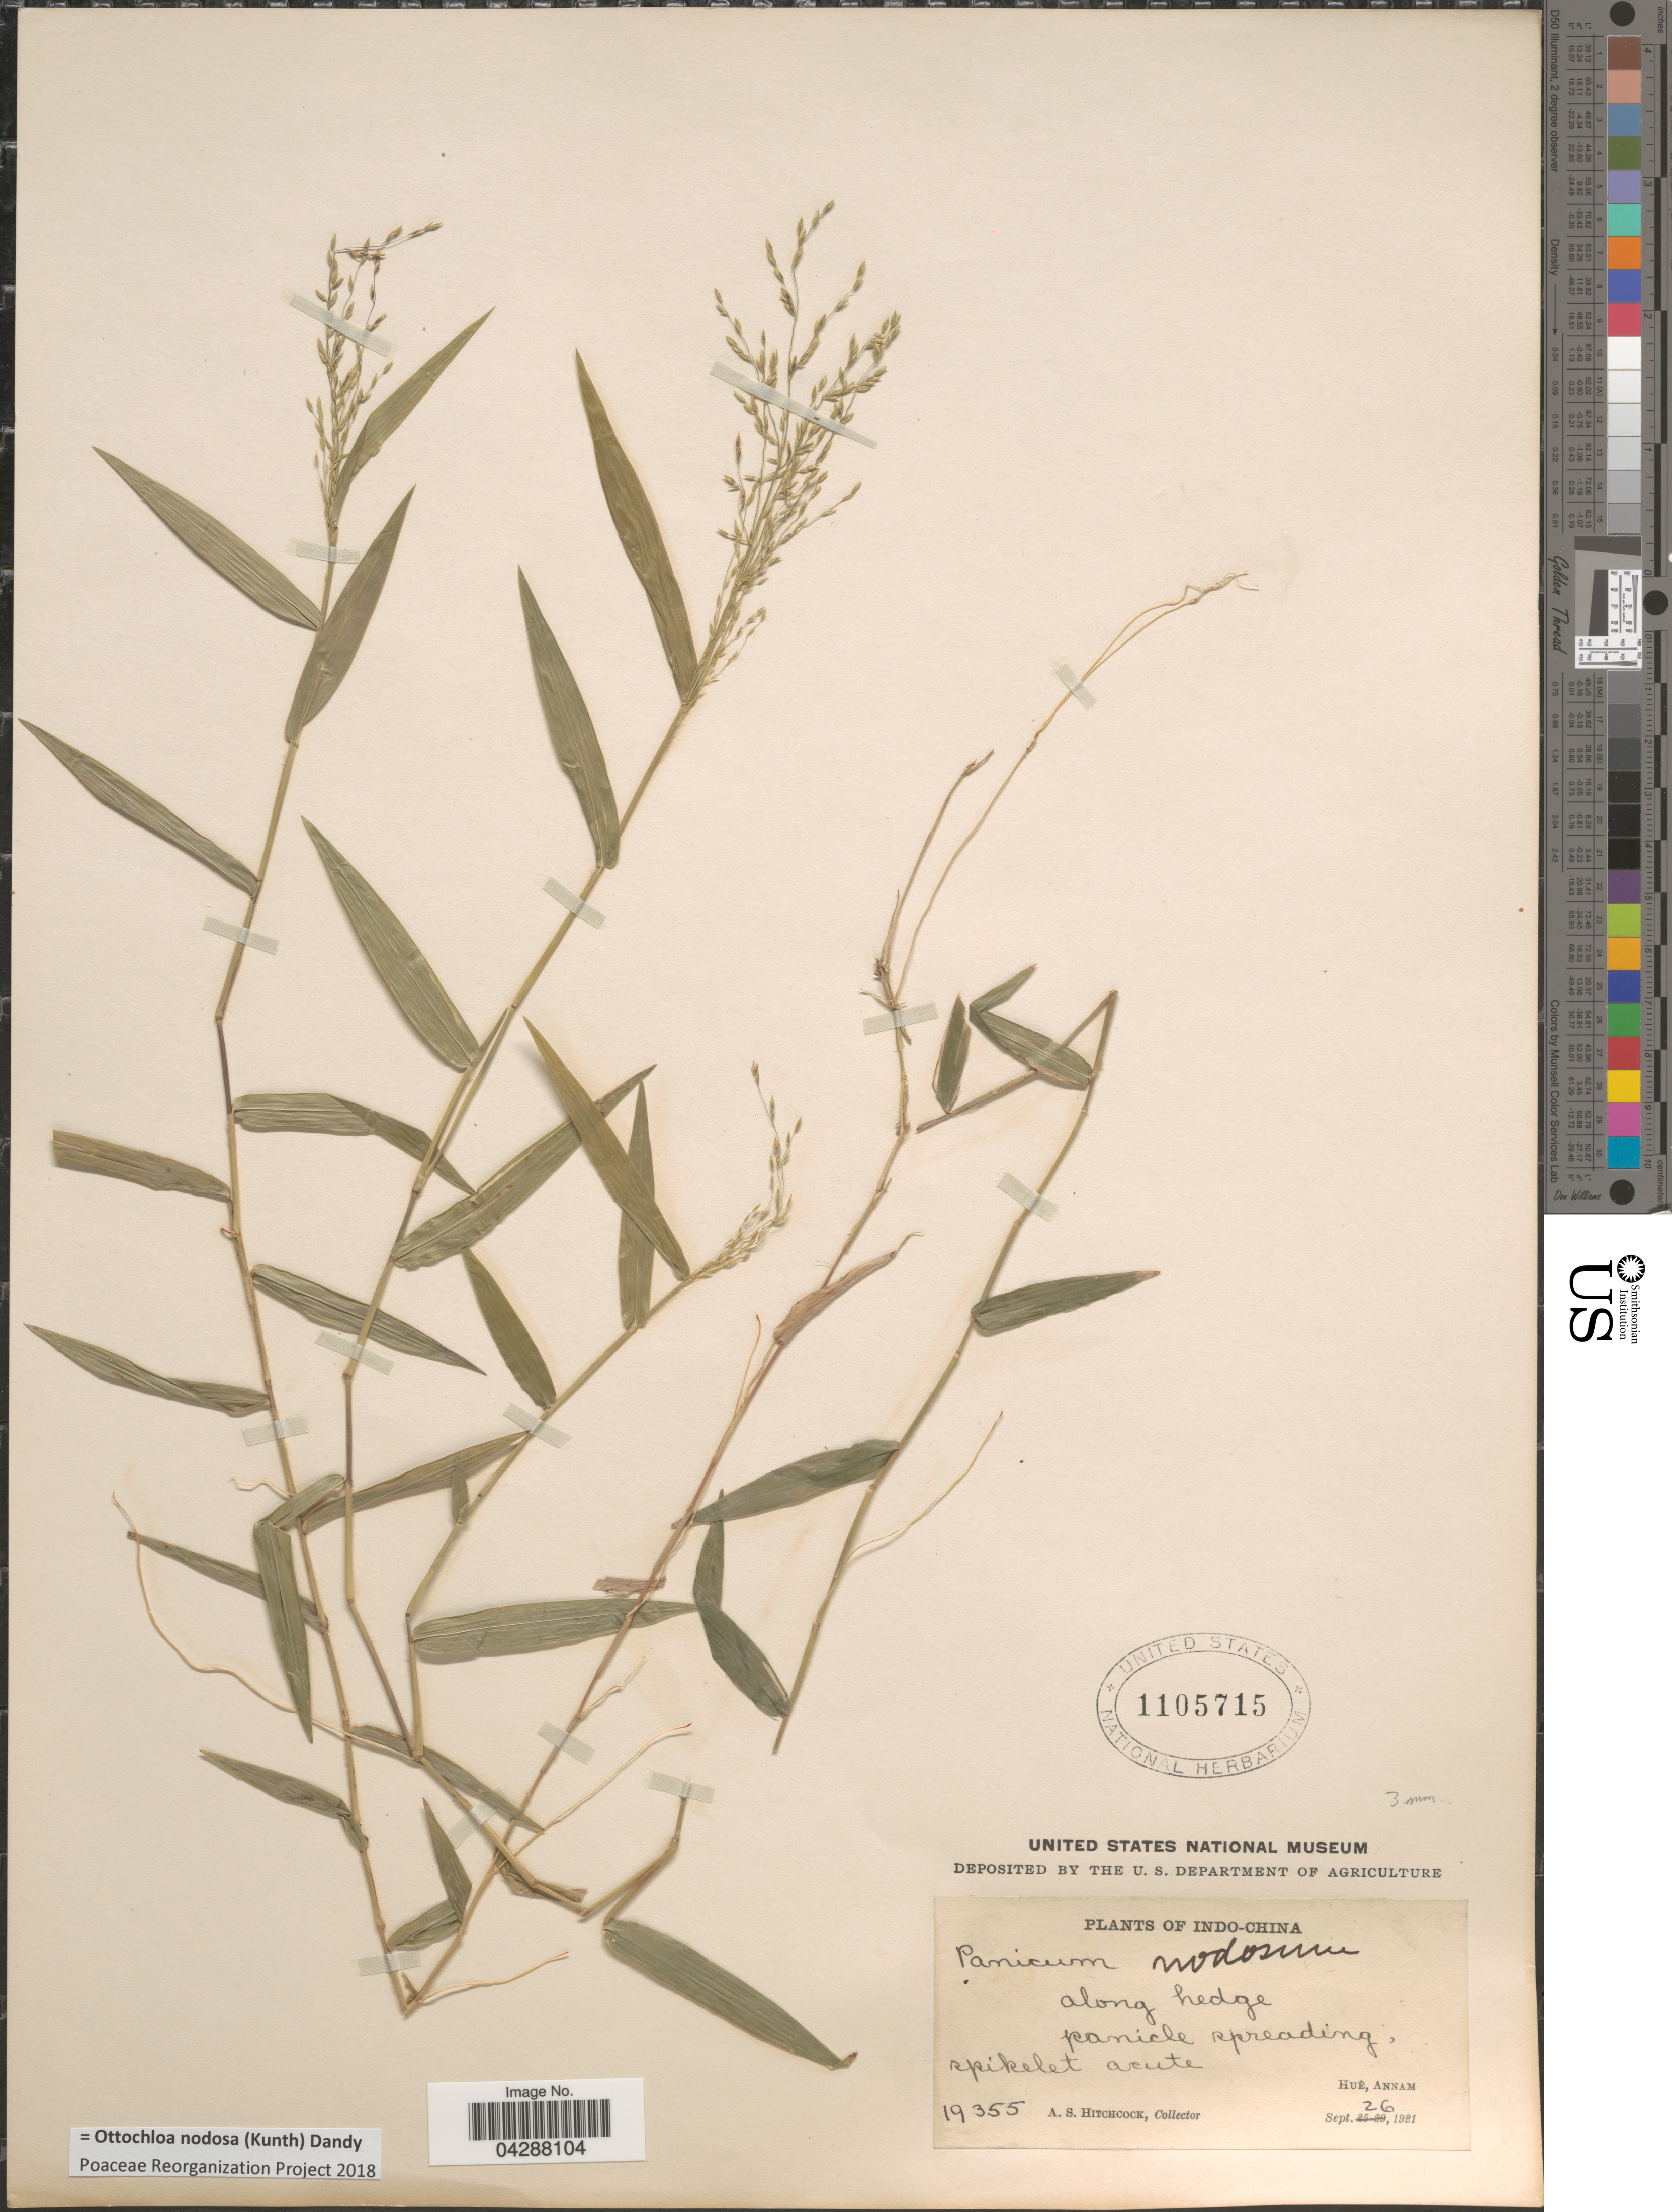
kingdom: Plantae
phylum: Tracheophyta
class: Liliopsida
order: Poales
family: Poaceae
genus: Ottochloa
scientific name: Ottochloa nodosa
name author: (Kunth) Dandy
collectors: A. S. Hitchcock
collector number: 19355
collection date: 1921-09-26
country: Vietnam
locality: Indo-China. Huê, Annam.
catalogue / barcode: US 1105715